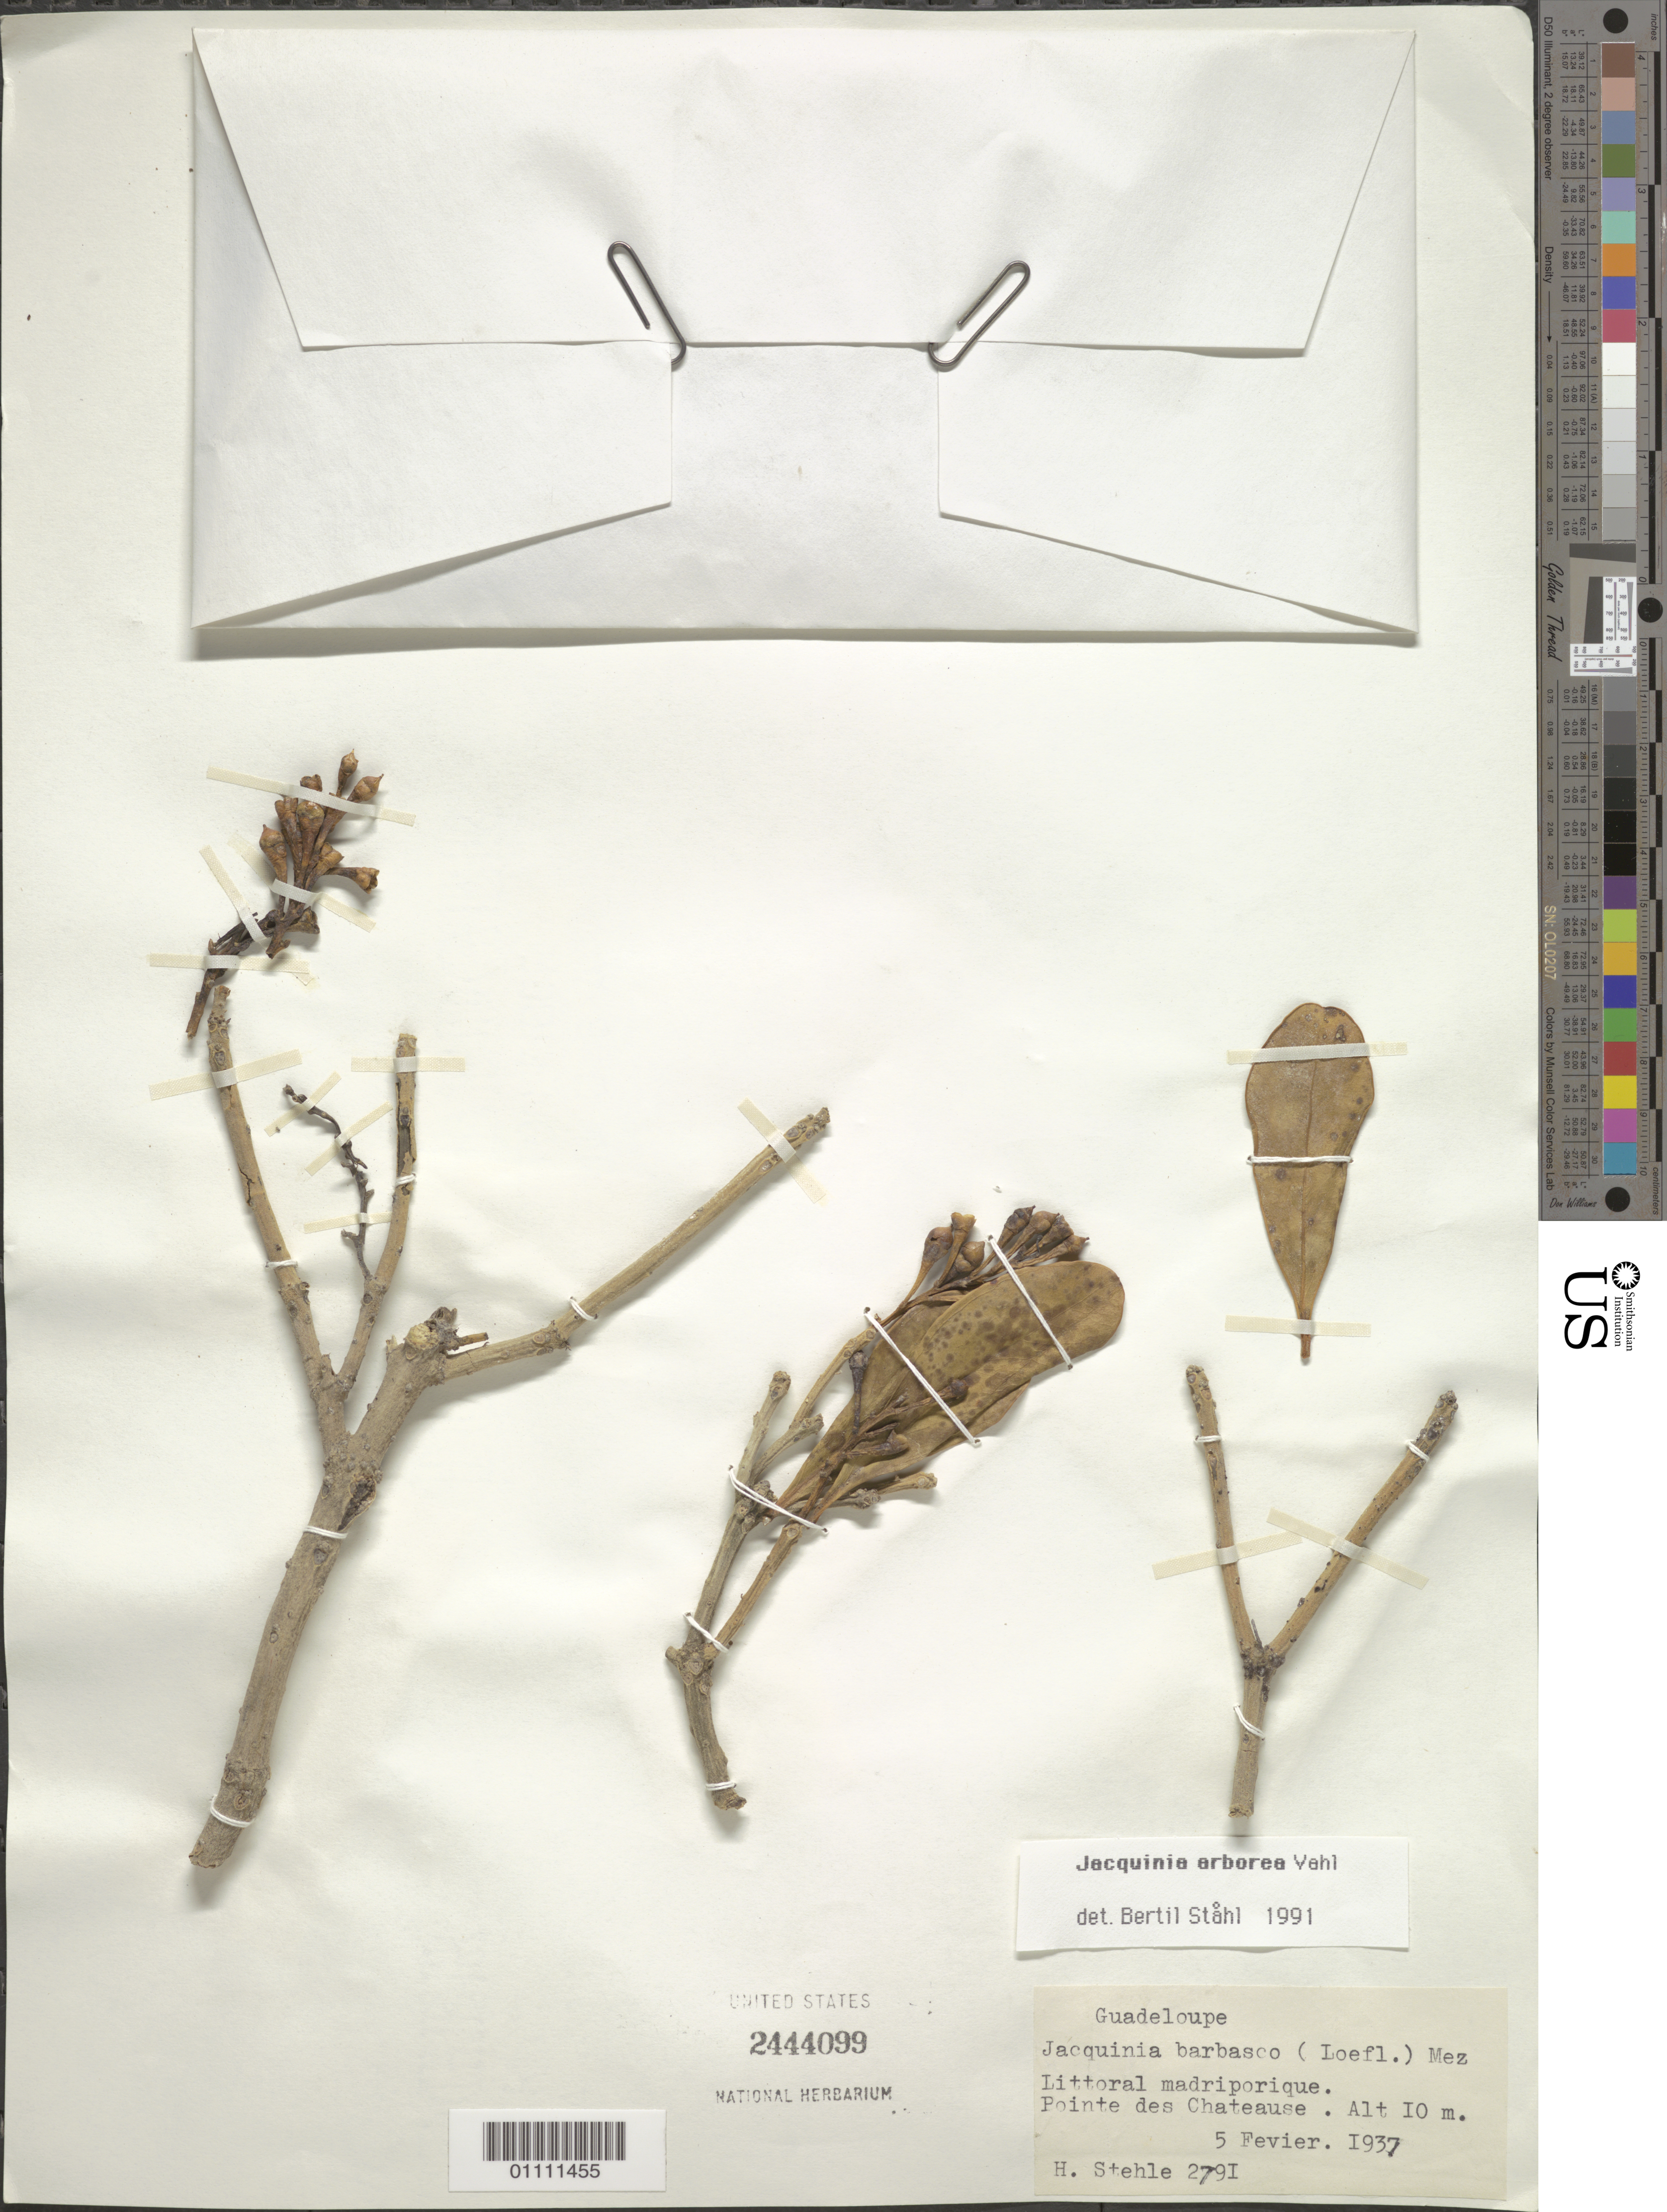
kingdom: Plantae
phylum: Tracheophyta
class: Magnoliopsida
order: Ericales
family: Primulaceae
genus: Jacquinia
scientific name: Jacquinia arborea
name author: Vahl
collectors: H. Stehlé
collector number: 2791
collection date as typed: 05 Feb 1937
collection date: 1937-02-05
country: Guadeloupe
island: Grande Terre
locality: Pointe des Chateause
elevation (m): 10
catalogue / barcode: US 2444099